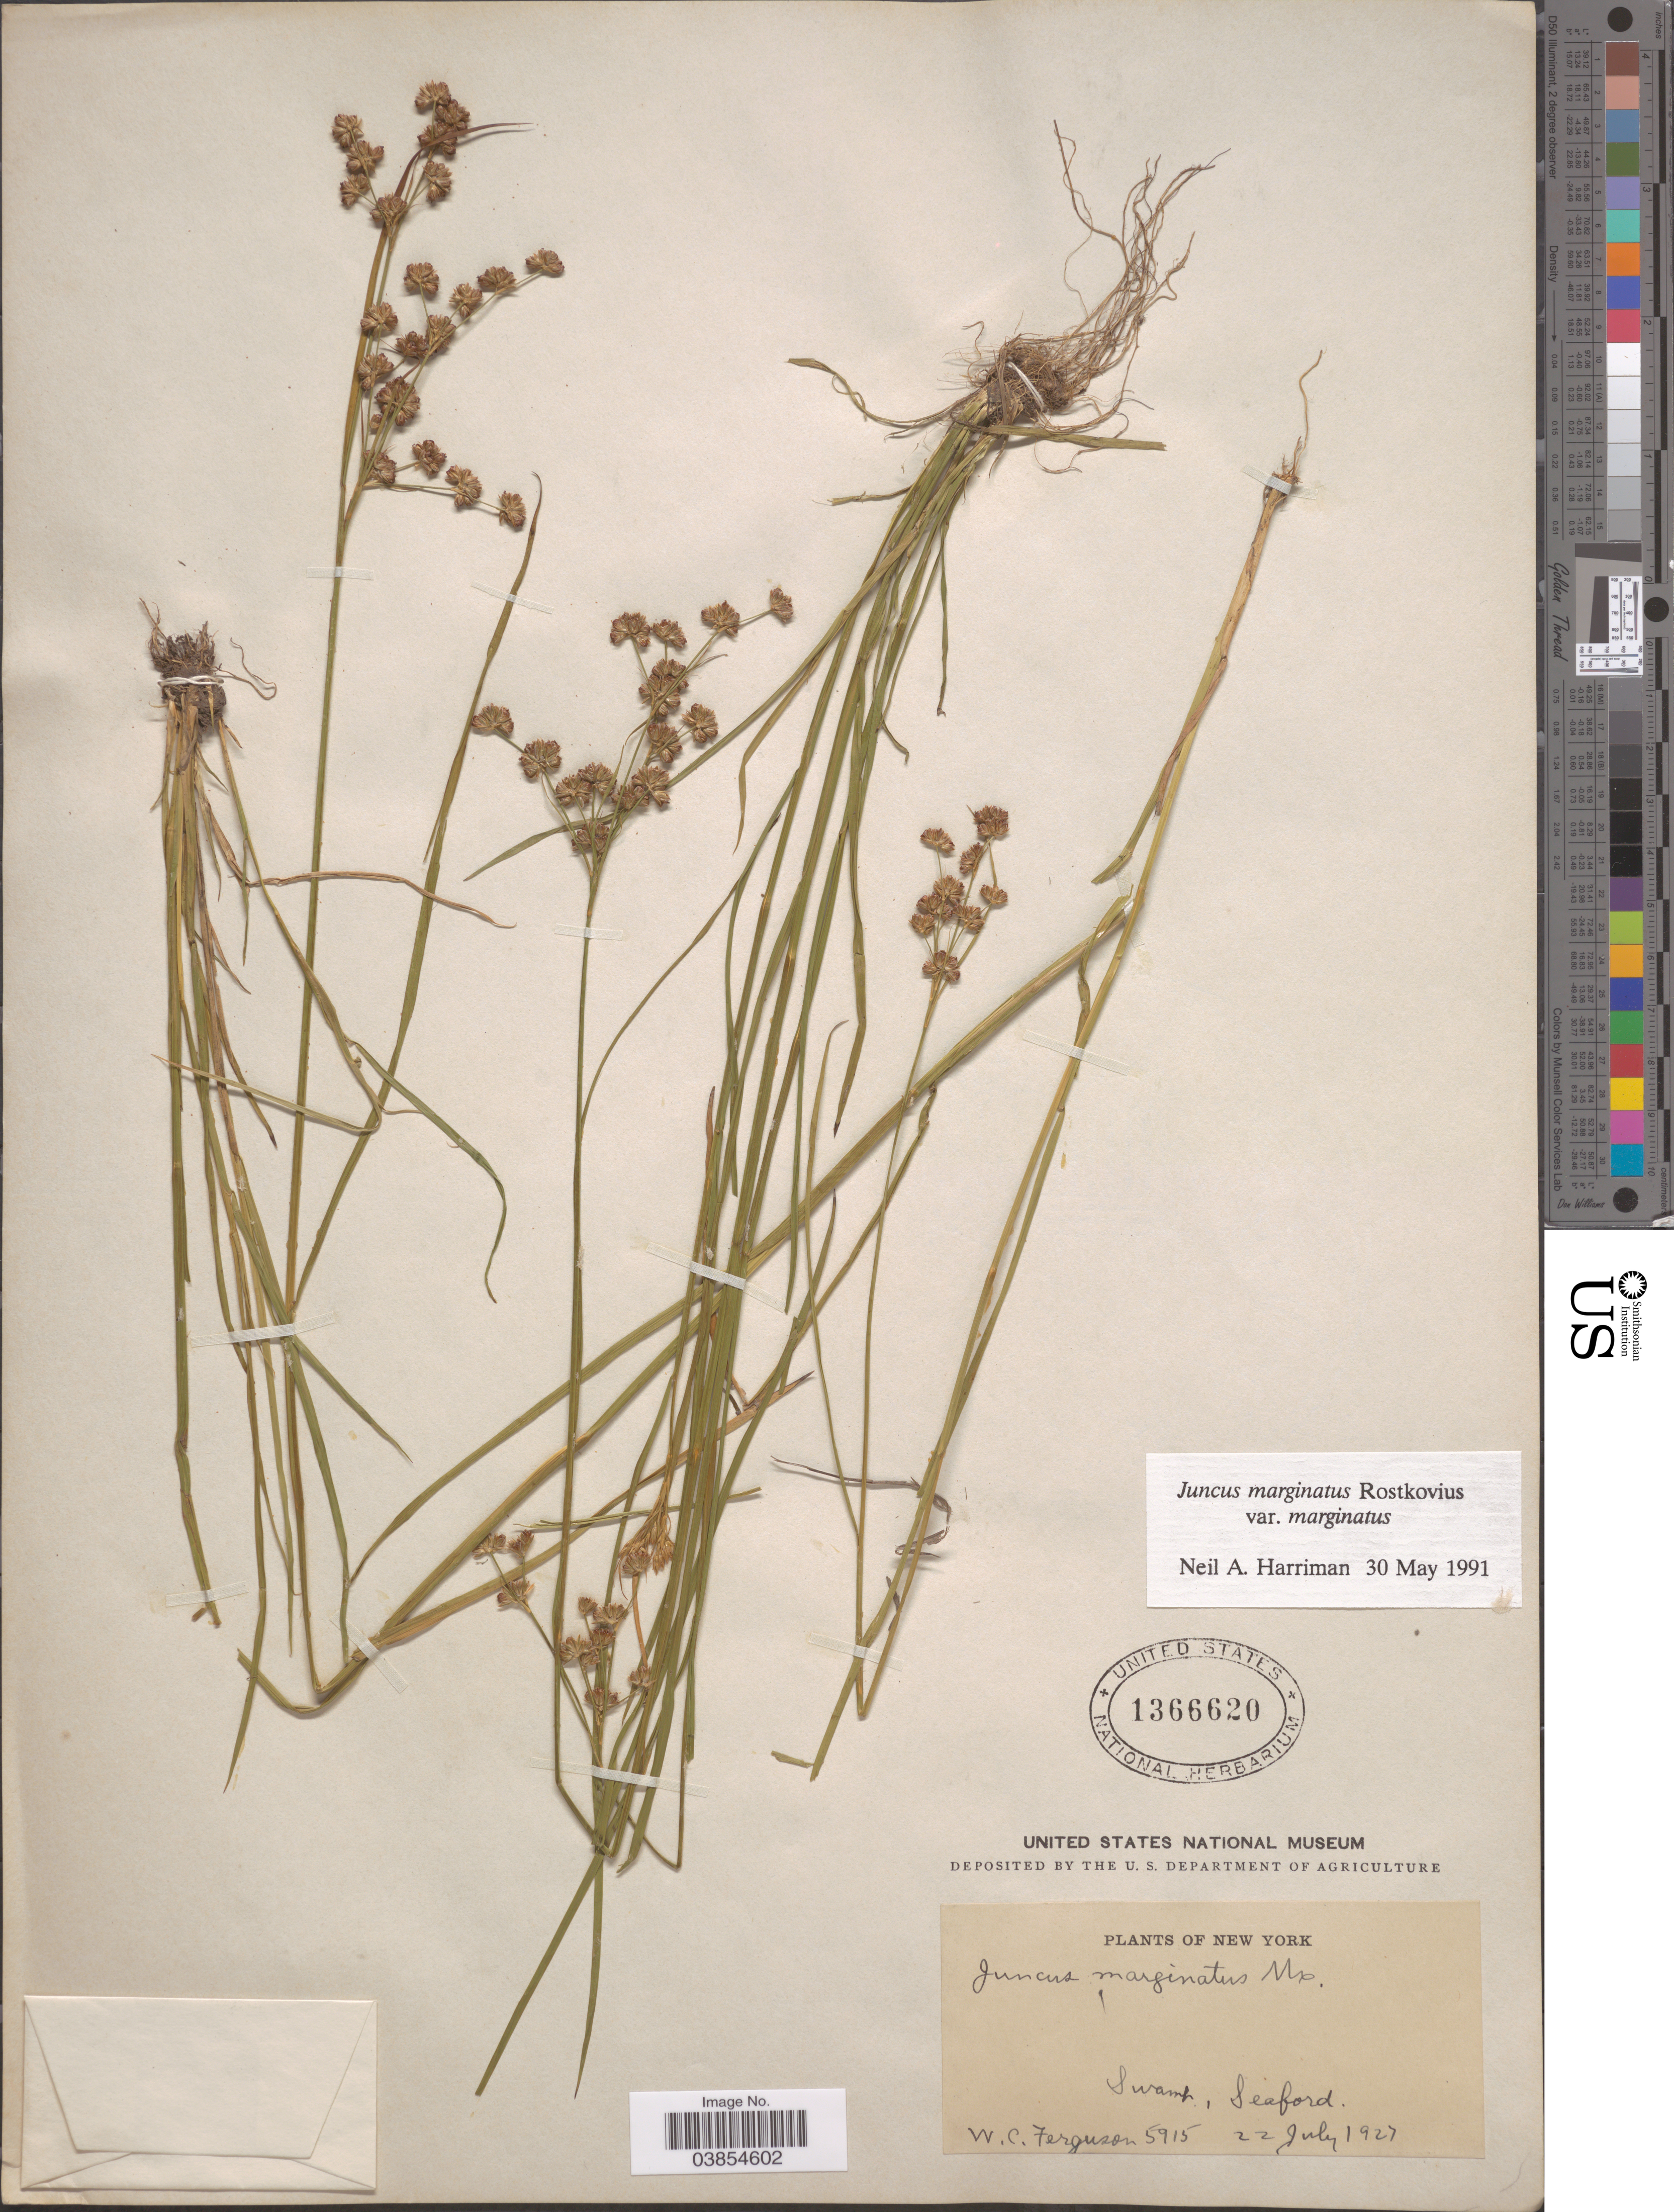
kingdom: Plantae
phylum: Tracheophyta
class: Liliopsida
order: Poales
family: Juncaceae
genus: Juncus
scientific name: Juncus marginatus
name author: Rostk.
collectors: W. Ferguson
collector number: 5915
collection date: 1927-07-22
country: United States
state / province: New York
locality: Swamp, Seaford.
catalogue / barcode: US 1366620